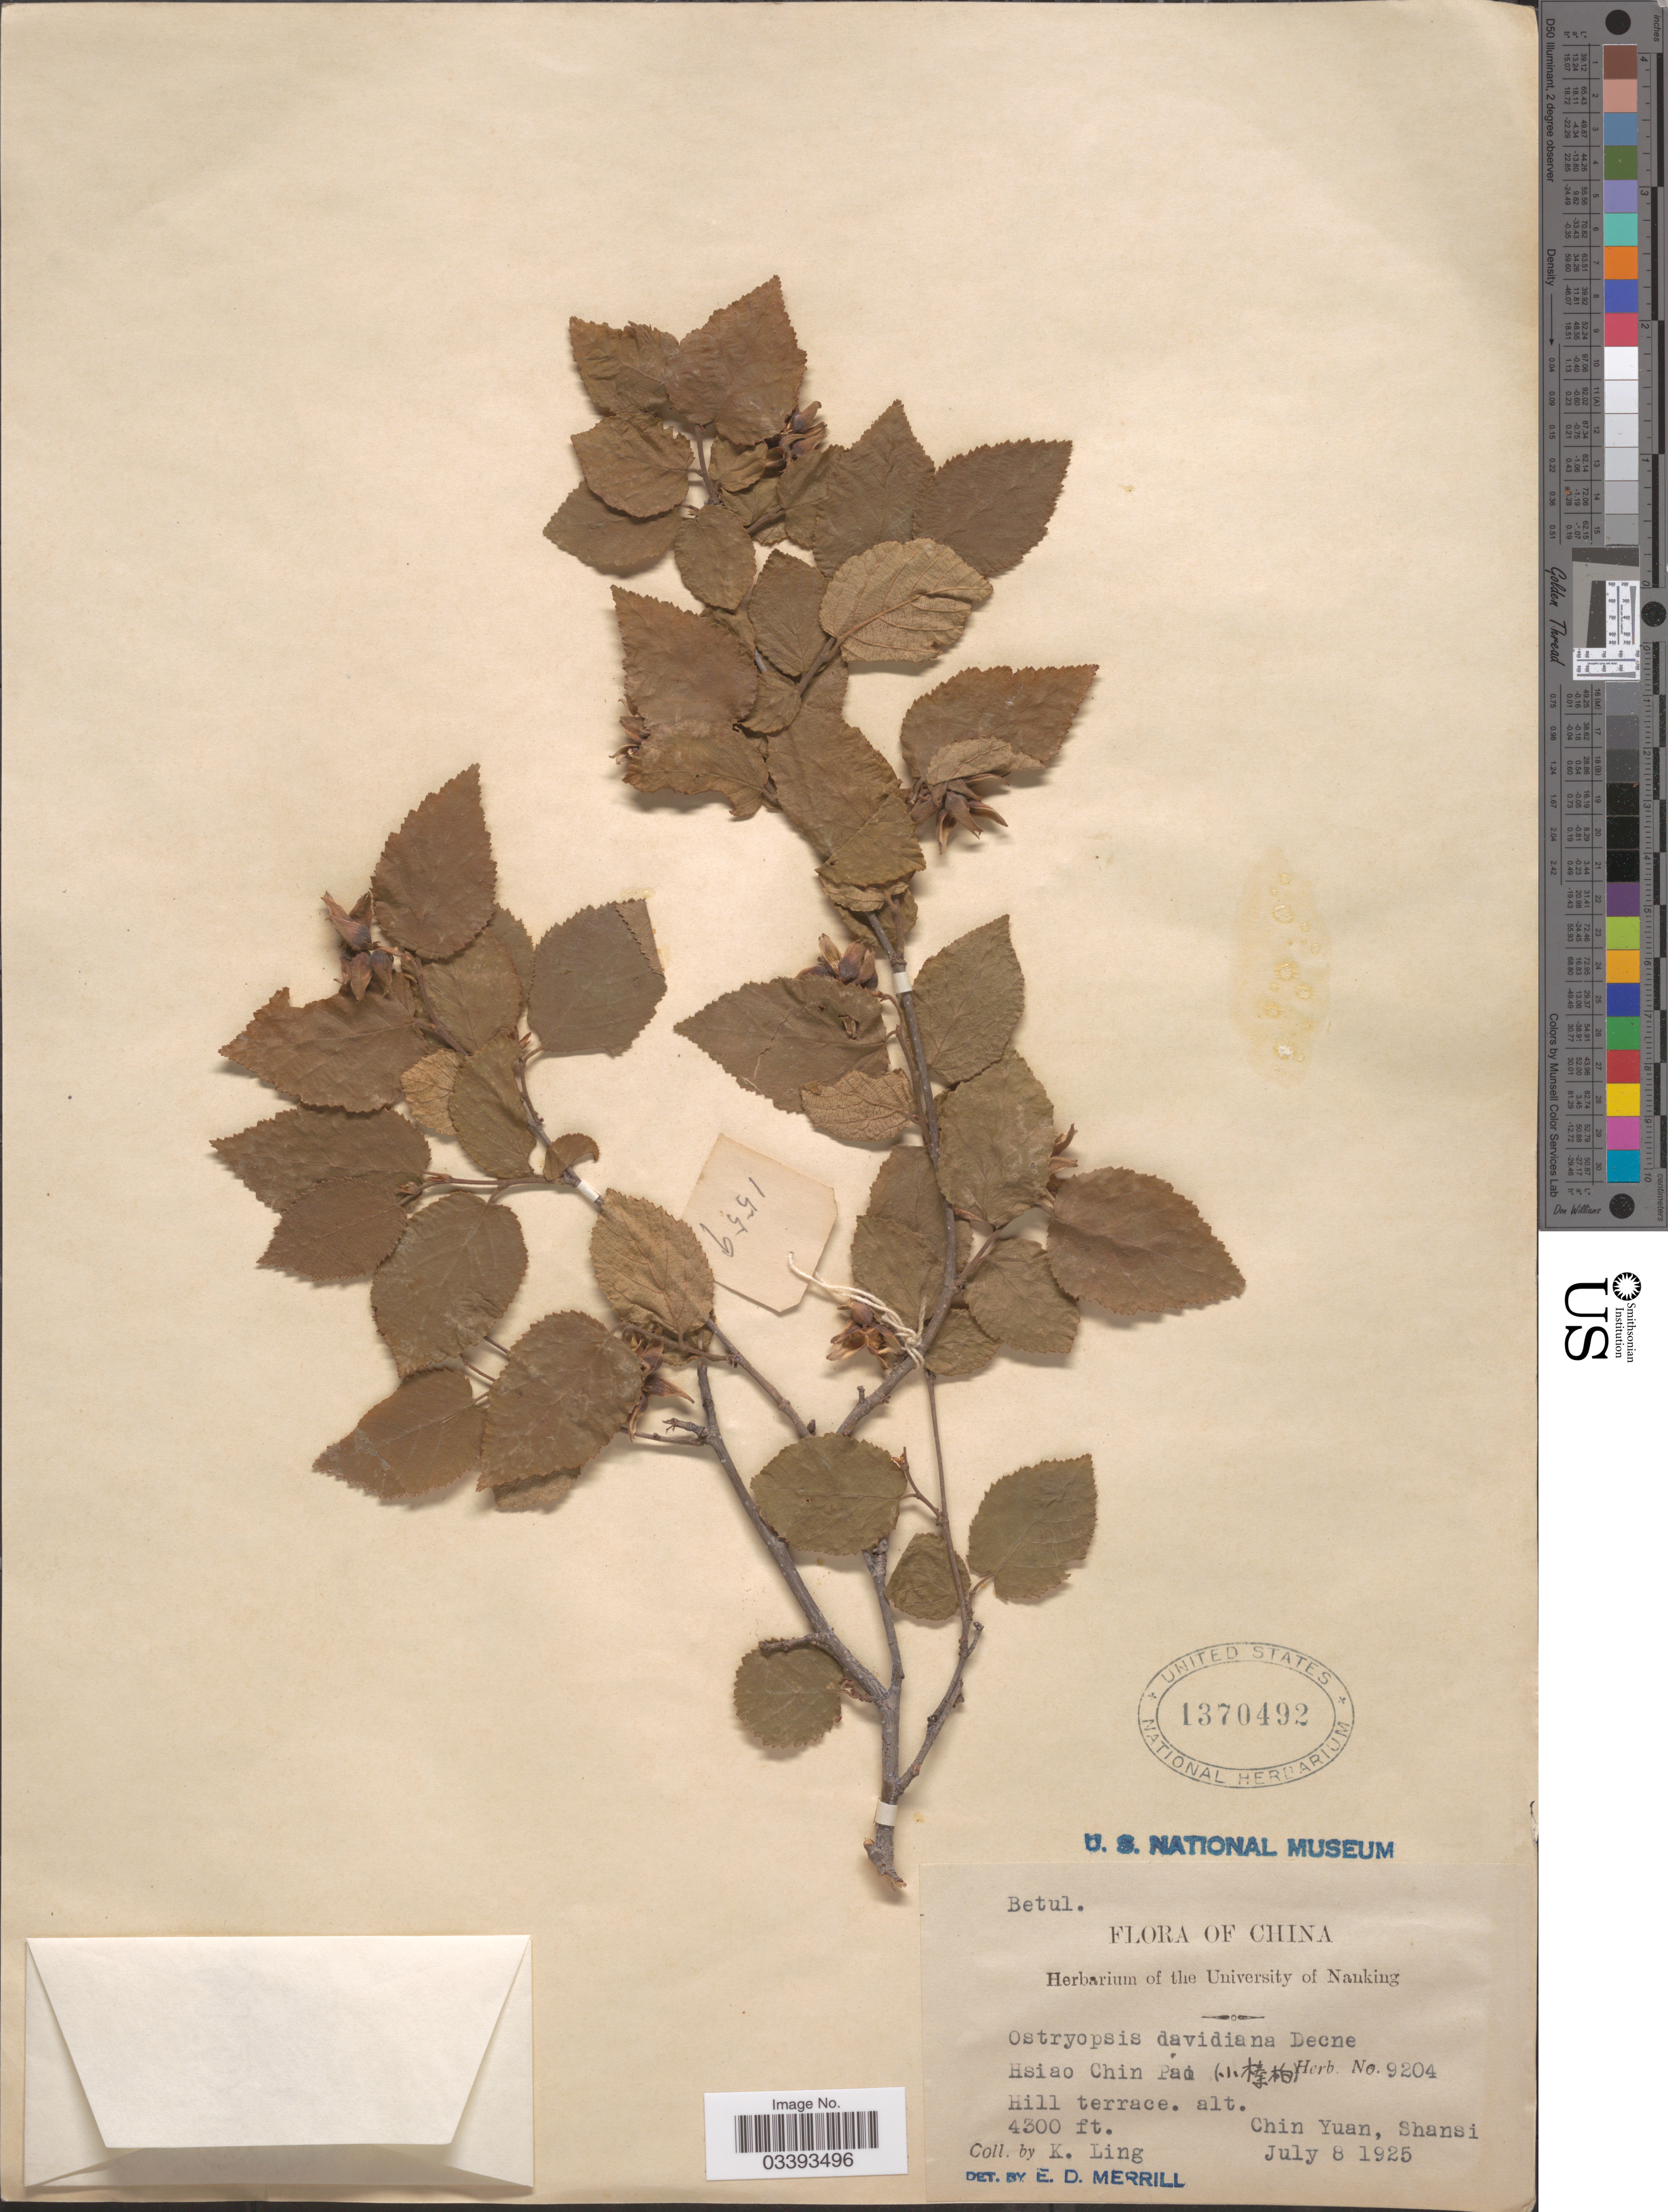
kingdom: Plantae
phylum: Tracheophyta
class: Magnoliopsida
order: Fagales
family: Betulaceae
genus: Ostryopsis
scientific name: Ostryopsis davidiana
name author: Decne.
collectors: K. Ling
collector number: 9204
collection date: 1925-07-08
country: China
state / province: Shanxi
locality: Chin Yuan, Shansi.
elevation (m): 1311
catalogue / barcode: US 1370492